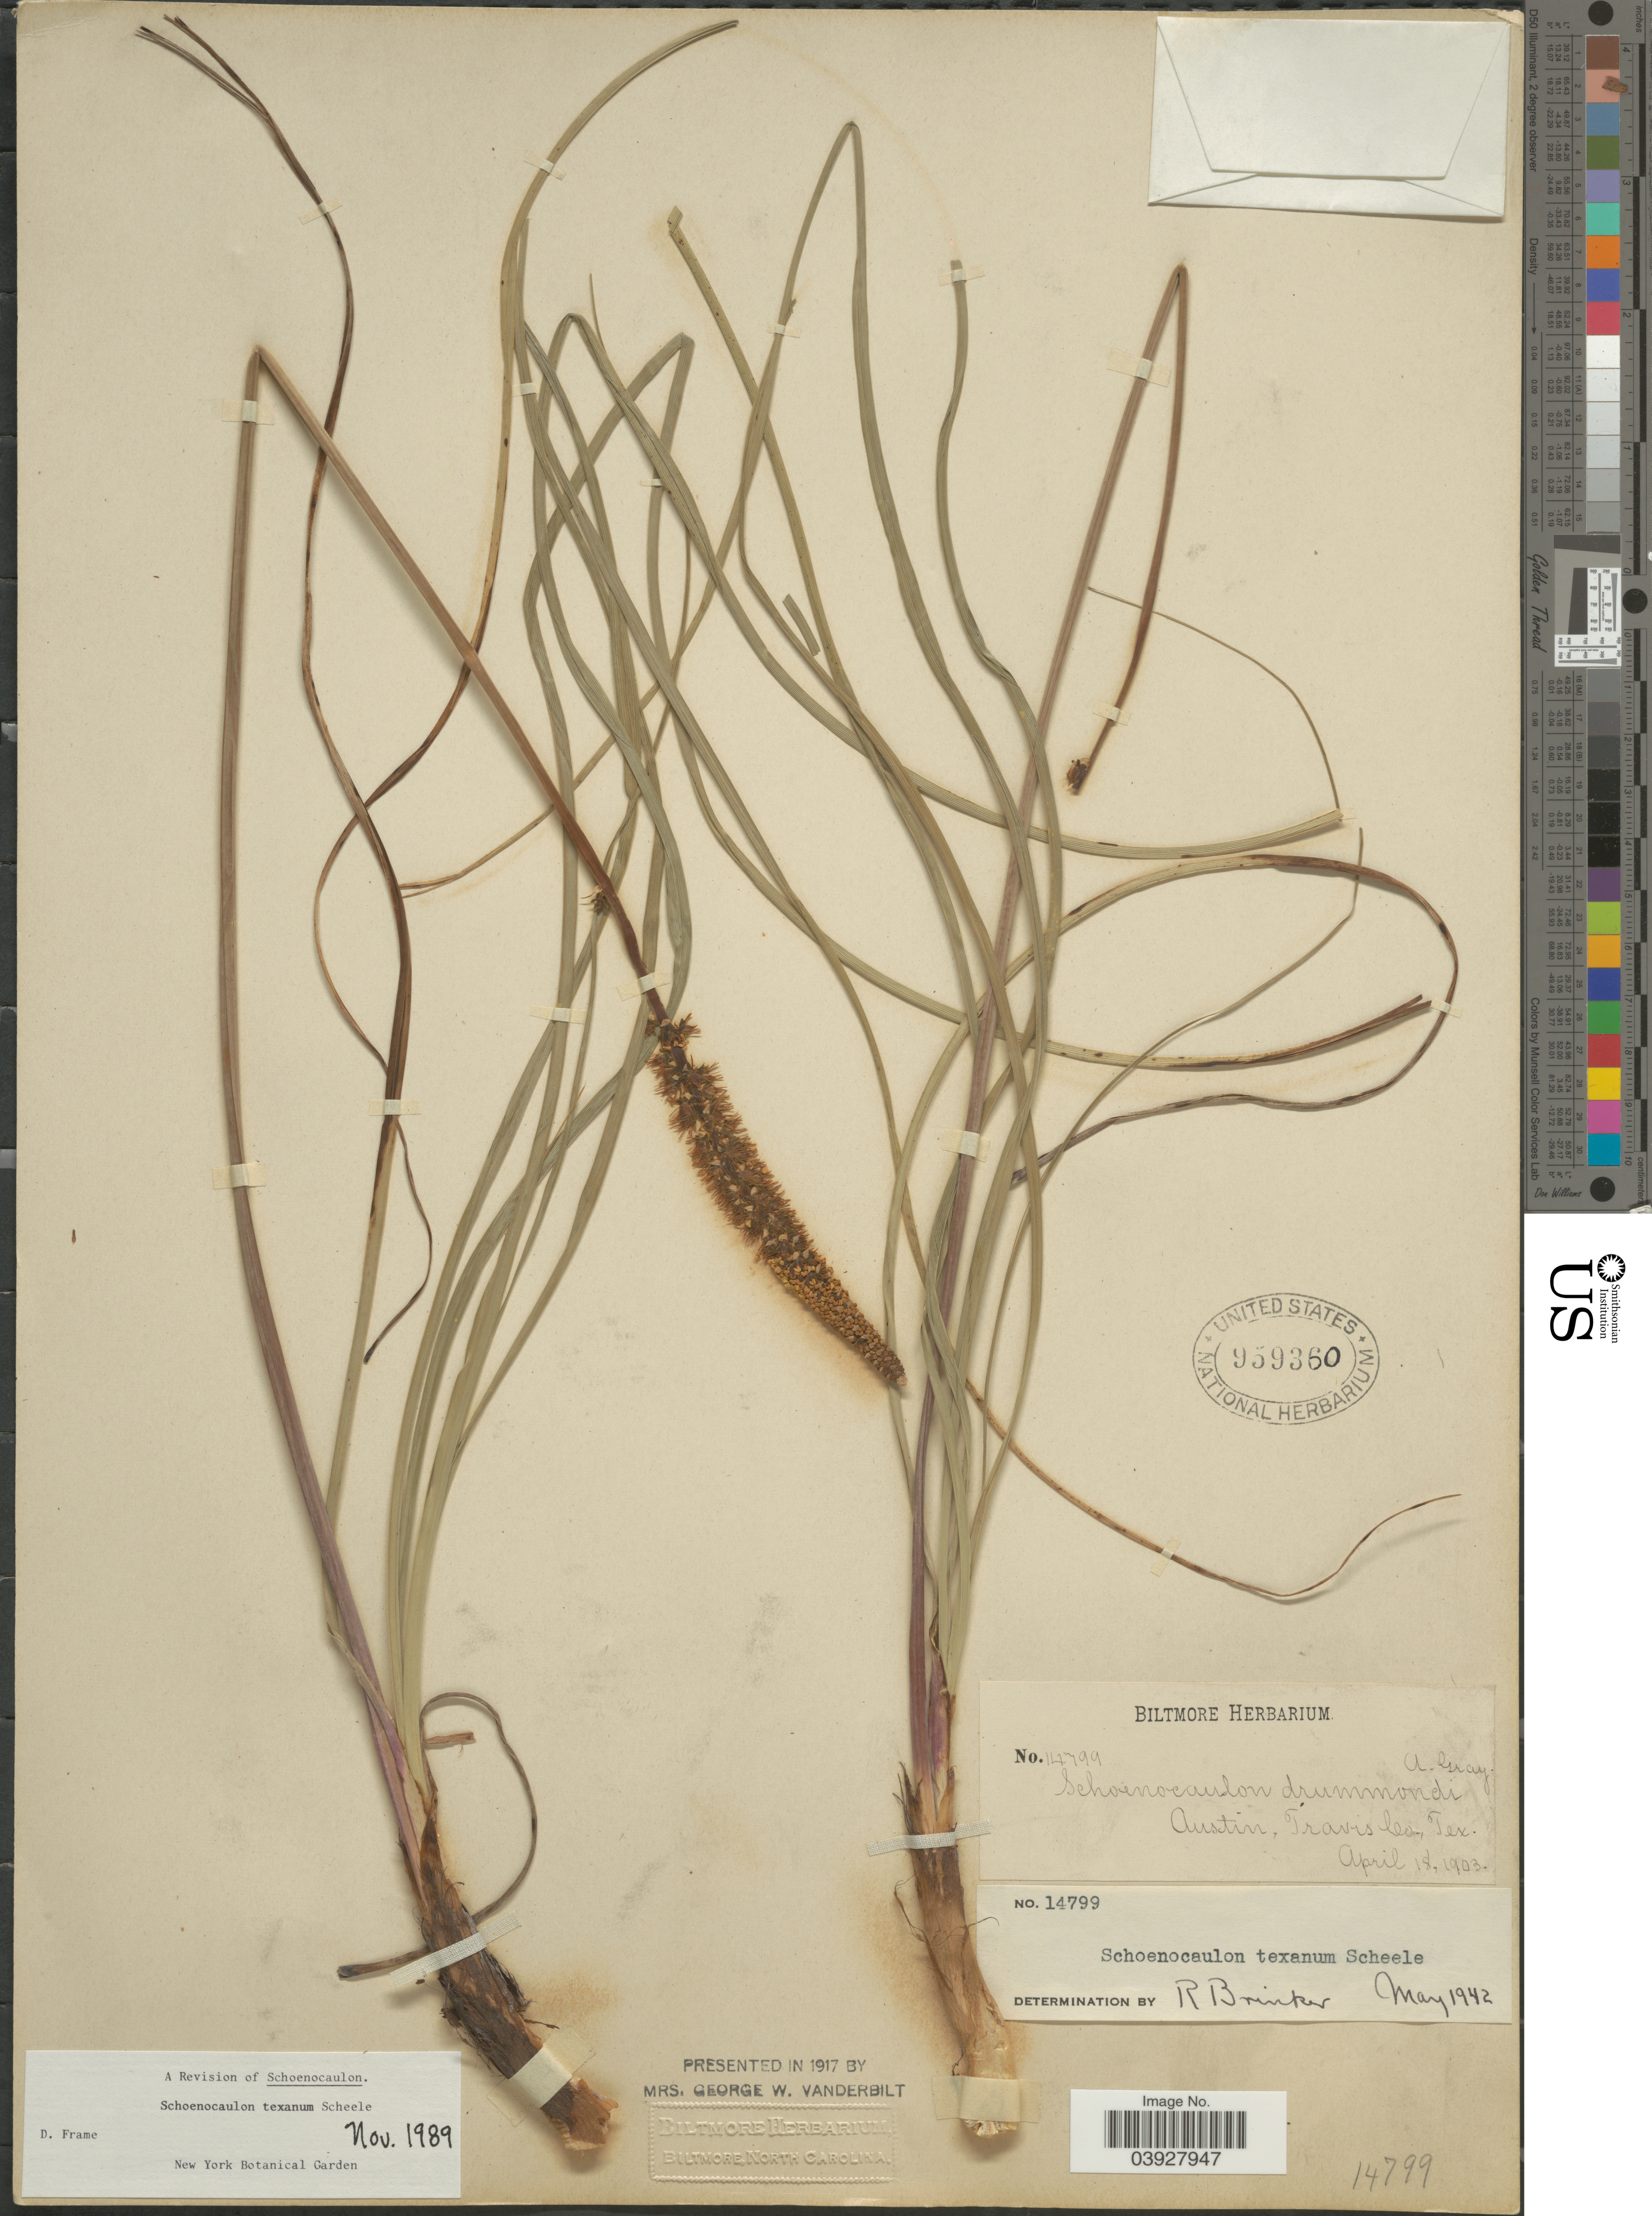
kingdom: Plantae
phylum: Tracheophyta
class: Liliopsida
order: Liliales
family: Melanthiaceae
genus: Schoenocaulon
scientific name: Schoenocaulon texanum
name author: Scheele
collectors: ex herb. Biltmore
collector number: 14799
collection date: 1903-04-18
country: United States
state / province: Texas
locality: Austin, Travis Co.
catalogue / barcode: US 959360